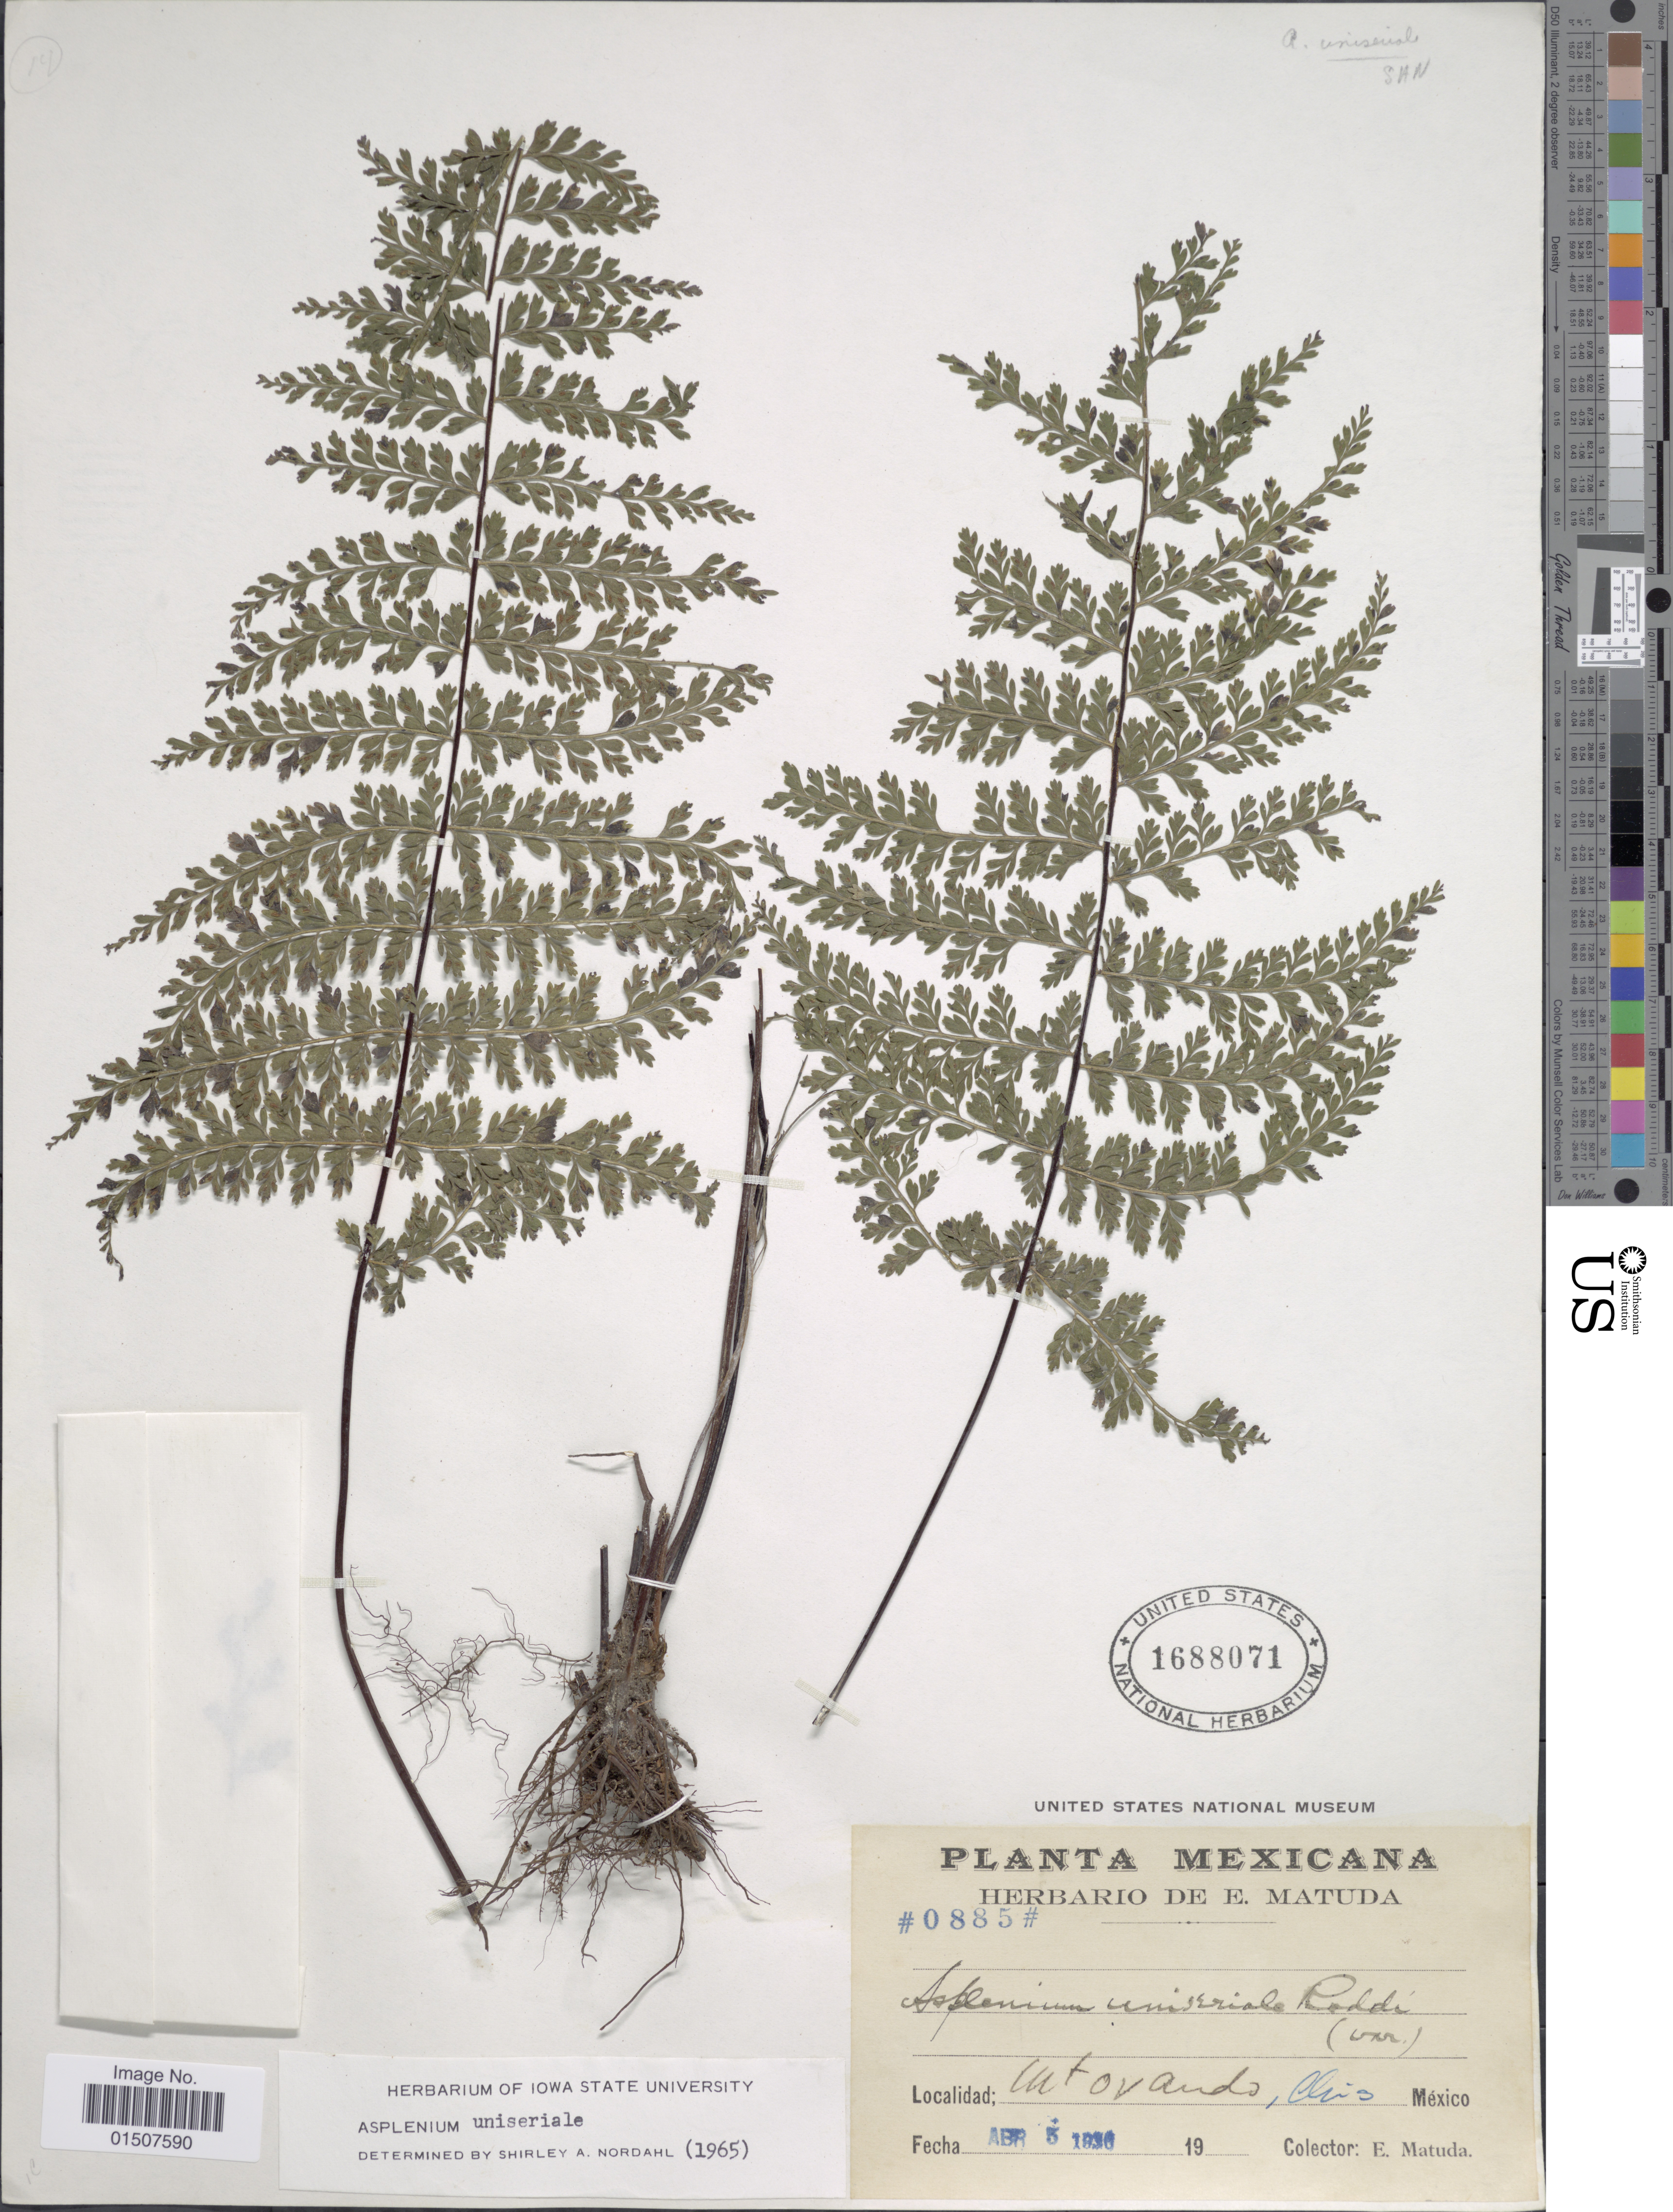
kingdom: Plantae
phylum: Tracheophyta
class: Polypodiopsida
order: Polypodiales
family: Aspleniaceae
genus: Asplenium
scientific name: Asplenium radicans var. alloeopteron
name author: (Kunze ex Klotzsch) Lellinger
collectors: E. Matuda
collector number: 0885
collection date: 1930-04-03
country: Mexico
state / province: Chiapas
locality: Mt Orando Chris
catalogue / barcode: US 1688071